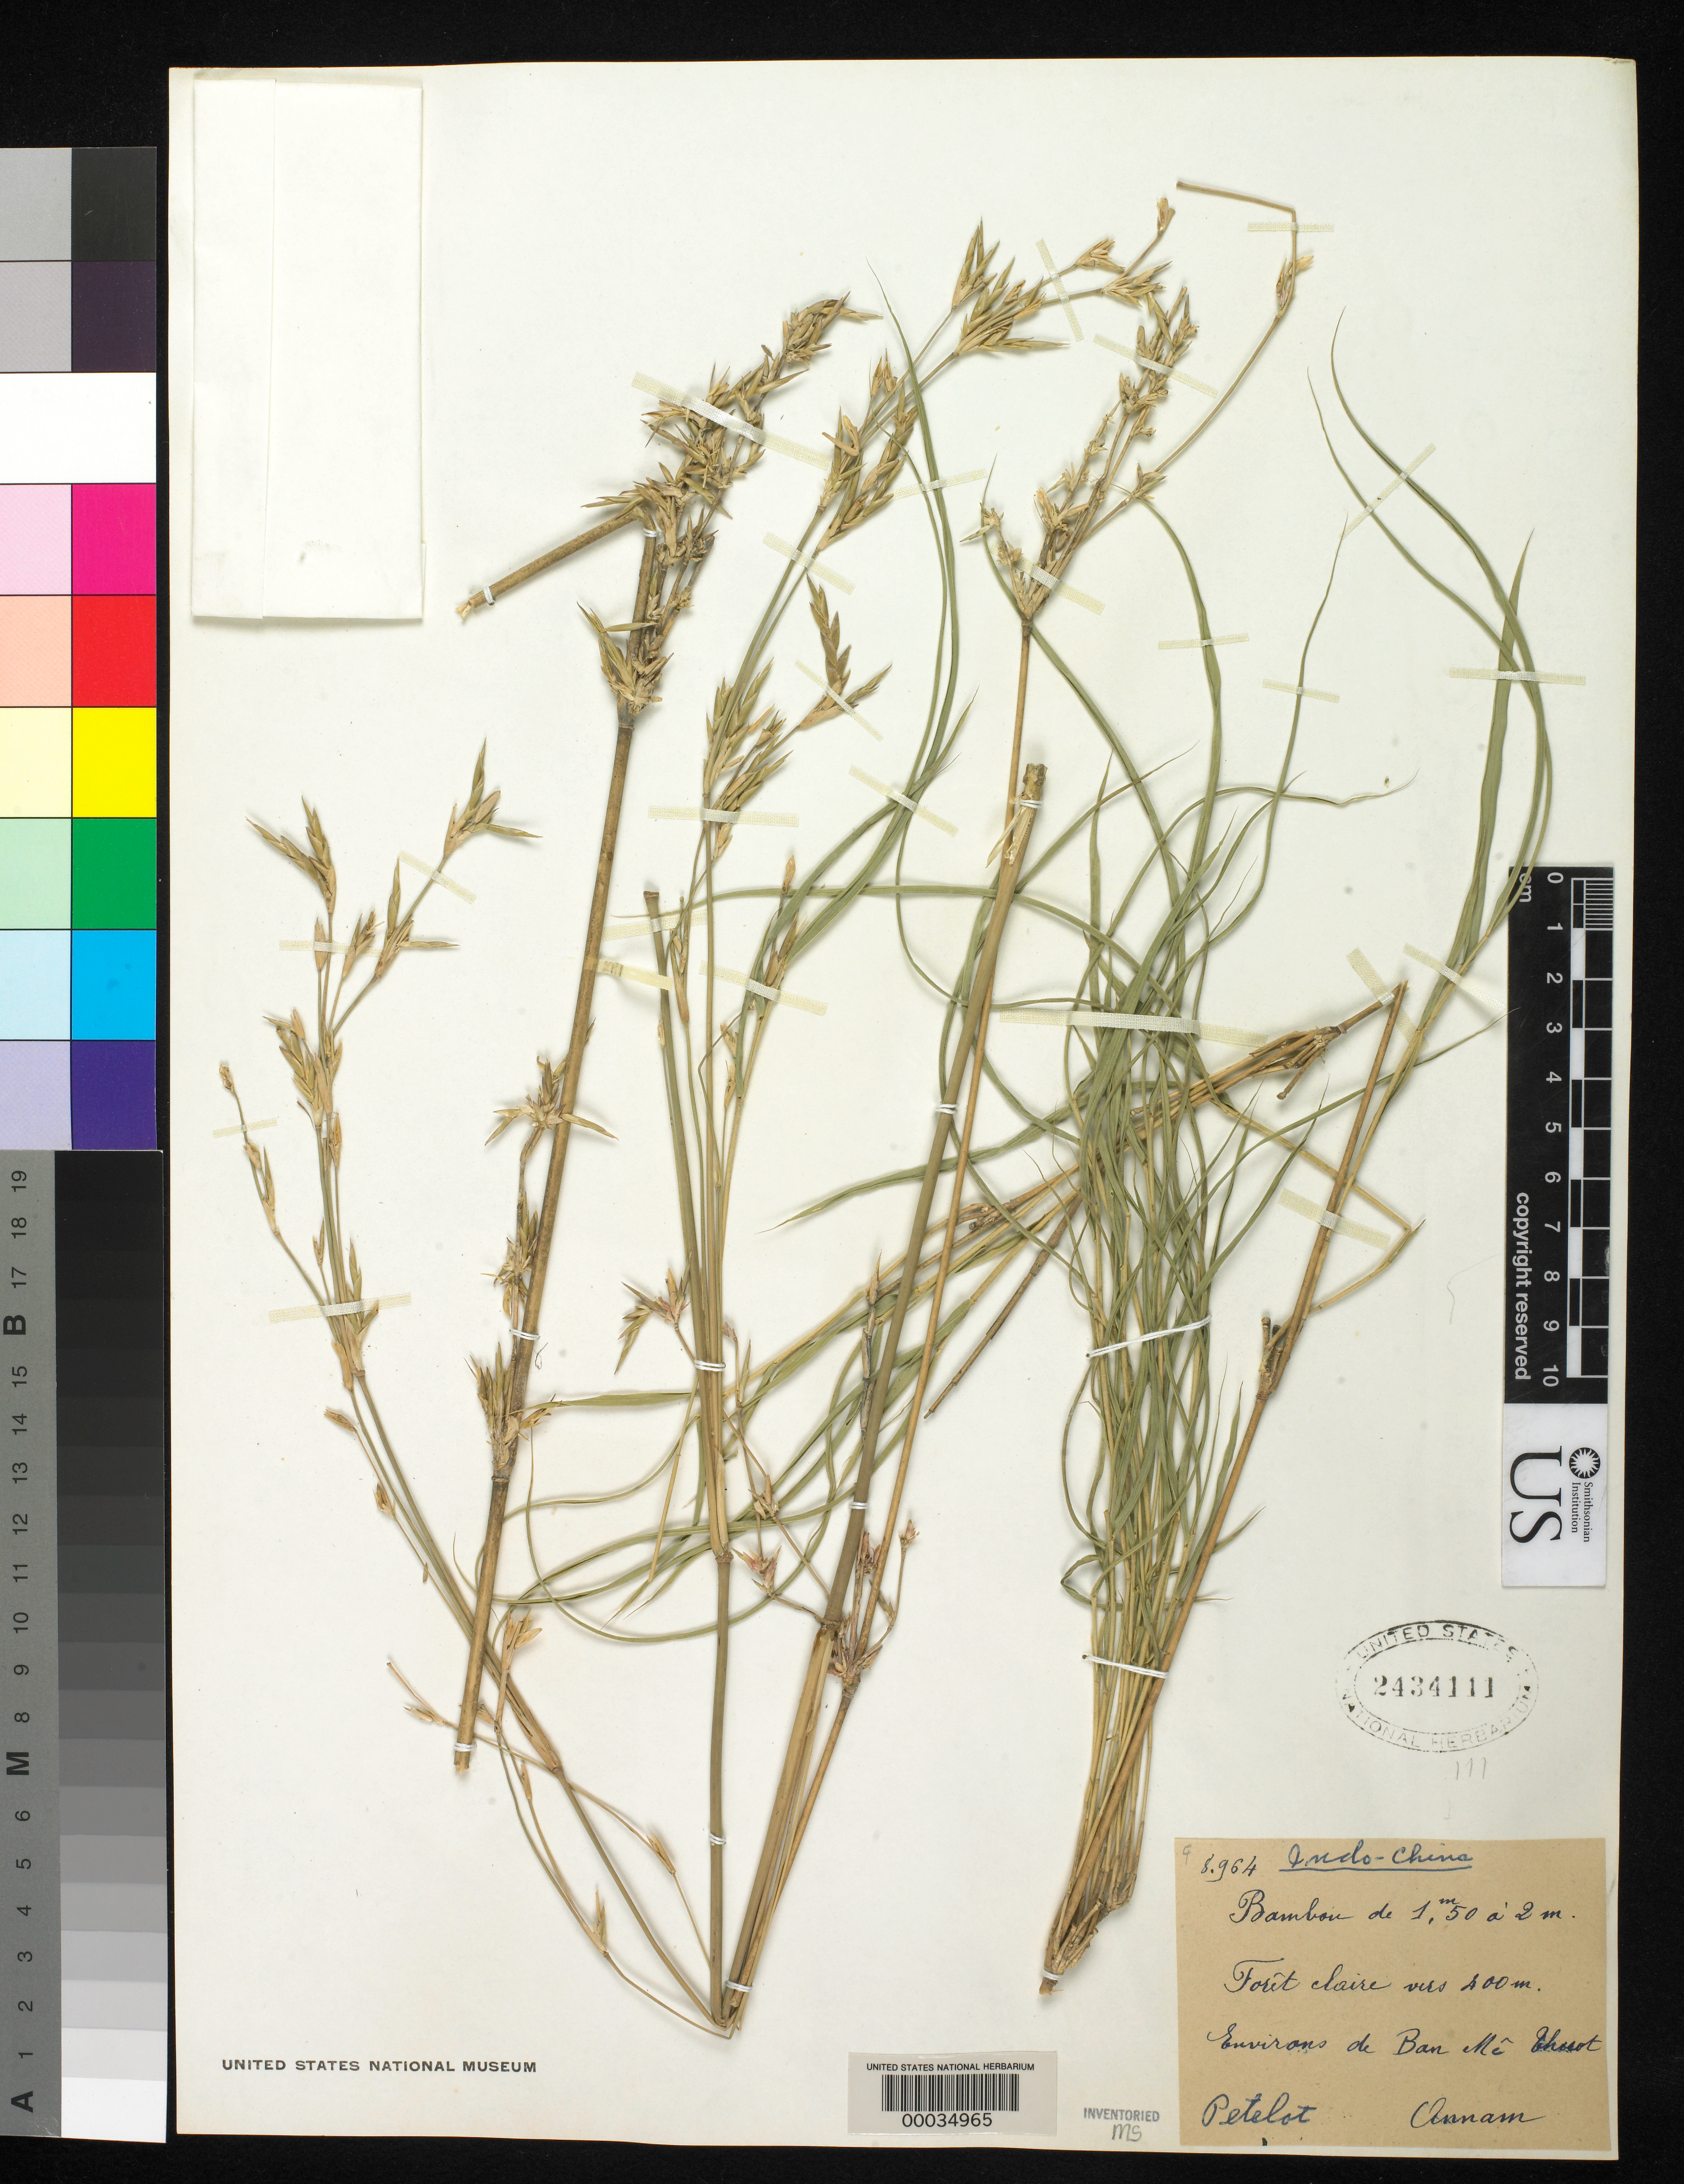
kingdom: Plantae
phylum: Tracheophyta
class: Liliopsida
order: Poales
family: Poaceae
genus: Bambusa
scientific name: Bambusa pusilla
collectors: -. Pelelot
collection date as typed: Aug 1964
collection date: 1964-08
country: Vietnam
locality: Annam, indo-china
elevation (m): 400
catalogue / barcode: US 2434111